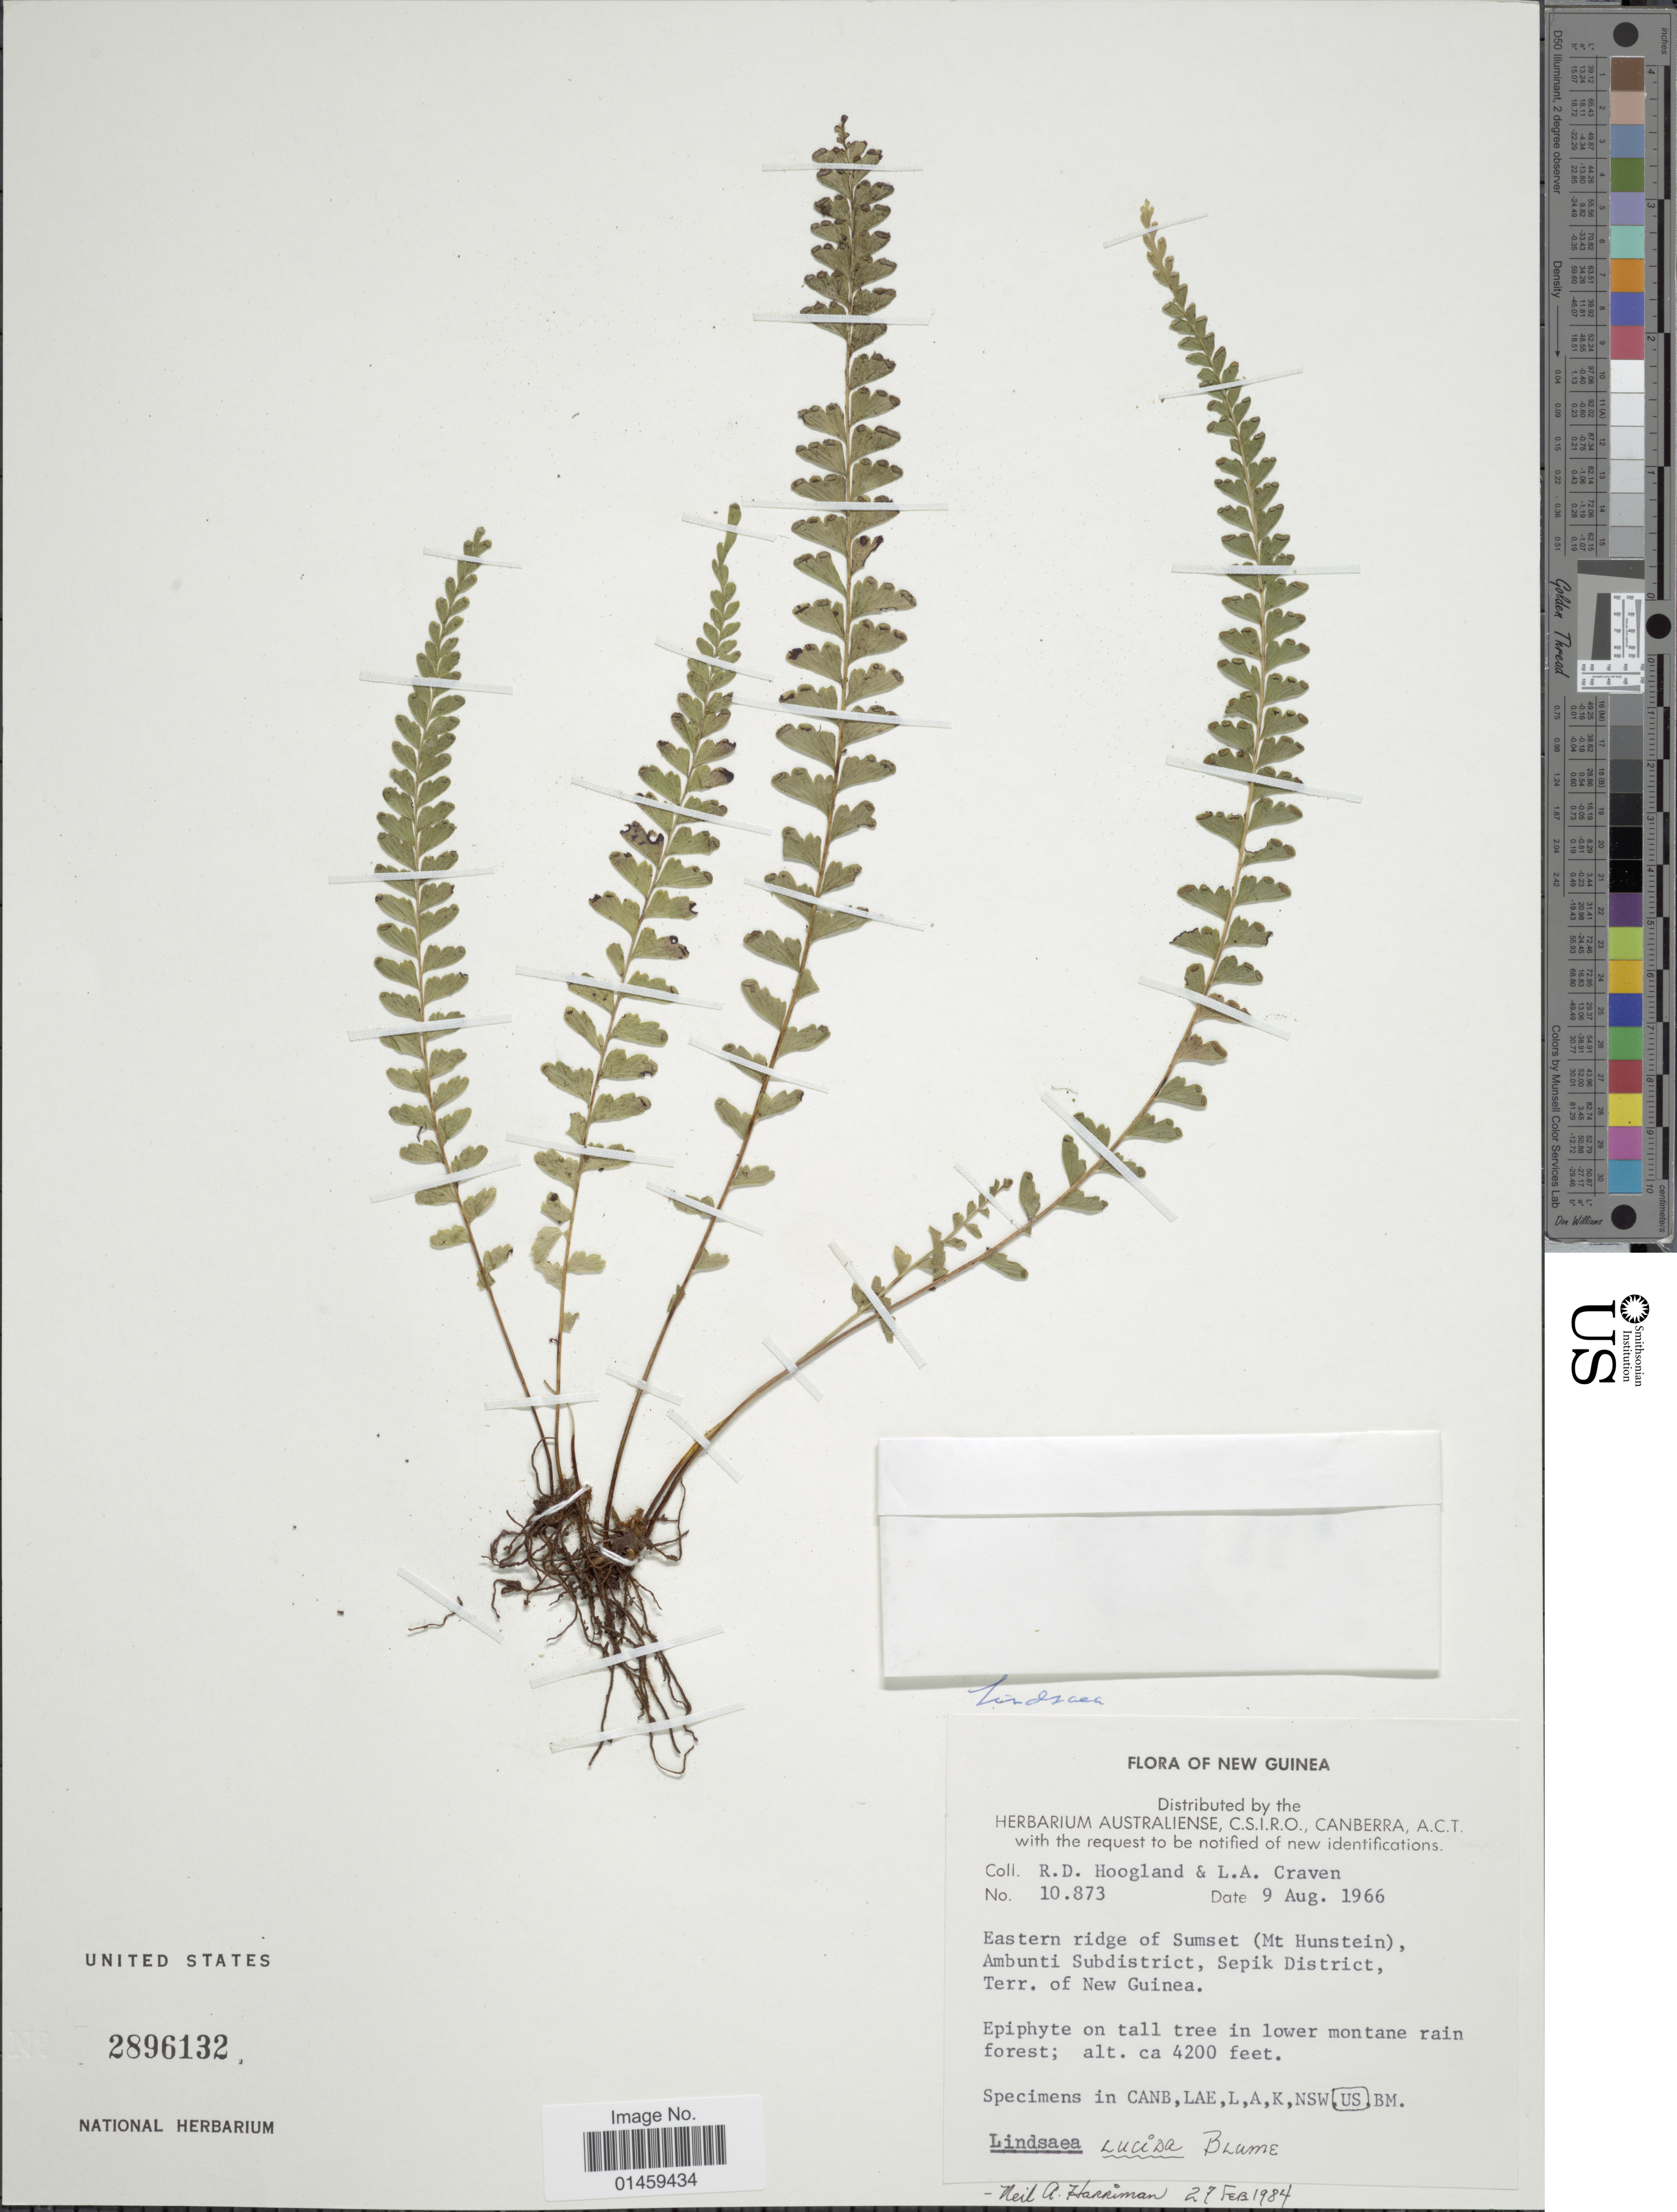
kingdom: Plantae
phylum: Tracheophyta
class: Polypodiopsida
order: Polypodiales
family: Lindsaeaceae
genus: Lindsaea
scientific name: Lindsaea lucida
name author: Blume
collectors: R. D. Hoogland & L. A. Craven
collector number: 10873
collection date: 1966-08-09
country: Papua New Guinea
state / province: Sepik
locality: New Guinea. Eastern ridge of Sumset (Mt Hunstein), Ambunti Subdistrict, Sepik District, Terr. of New Guinea.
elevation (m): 1280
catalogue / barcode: US 2896132